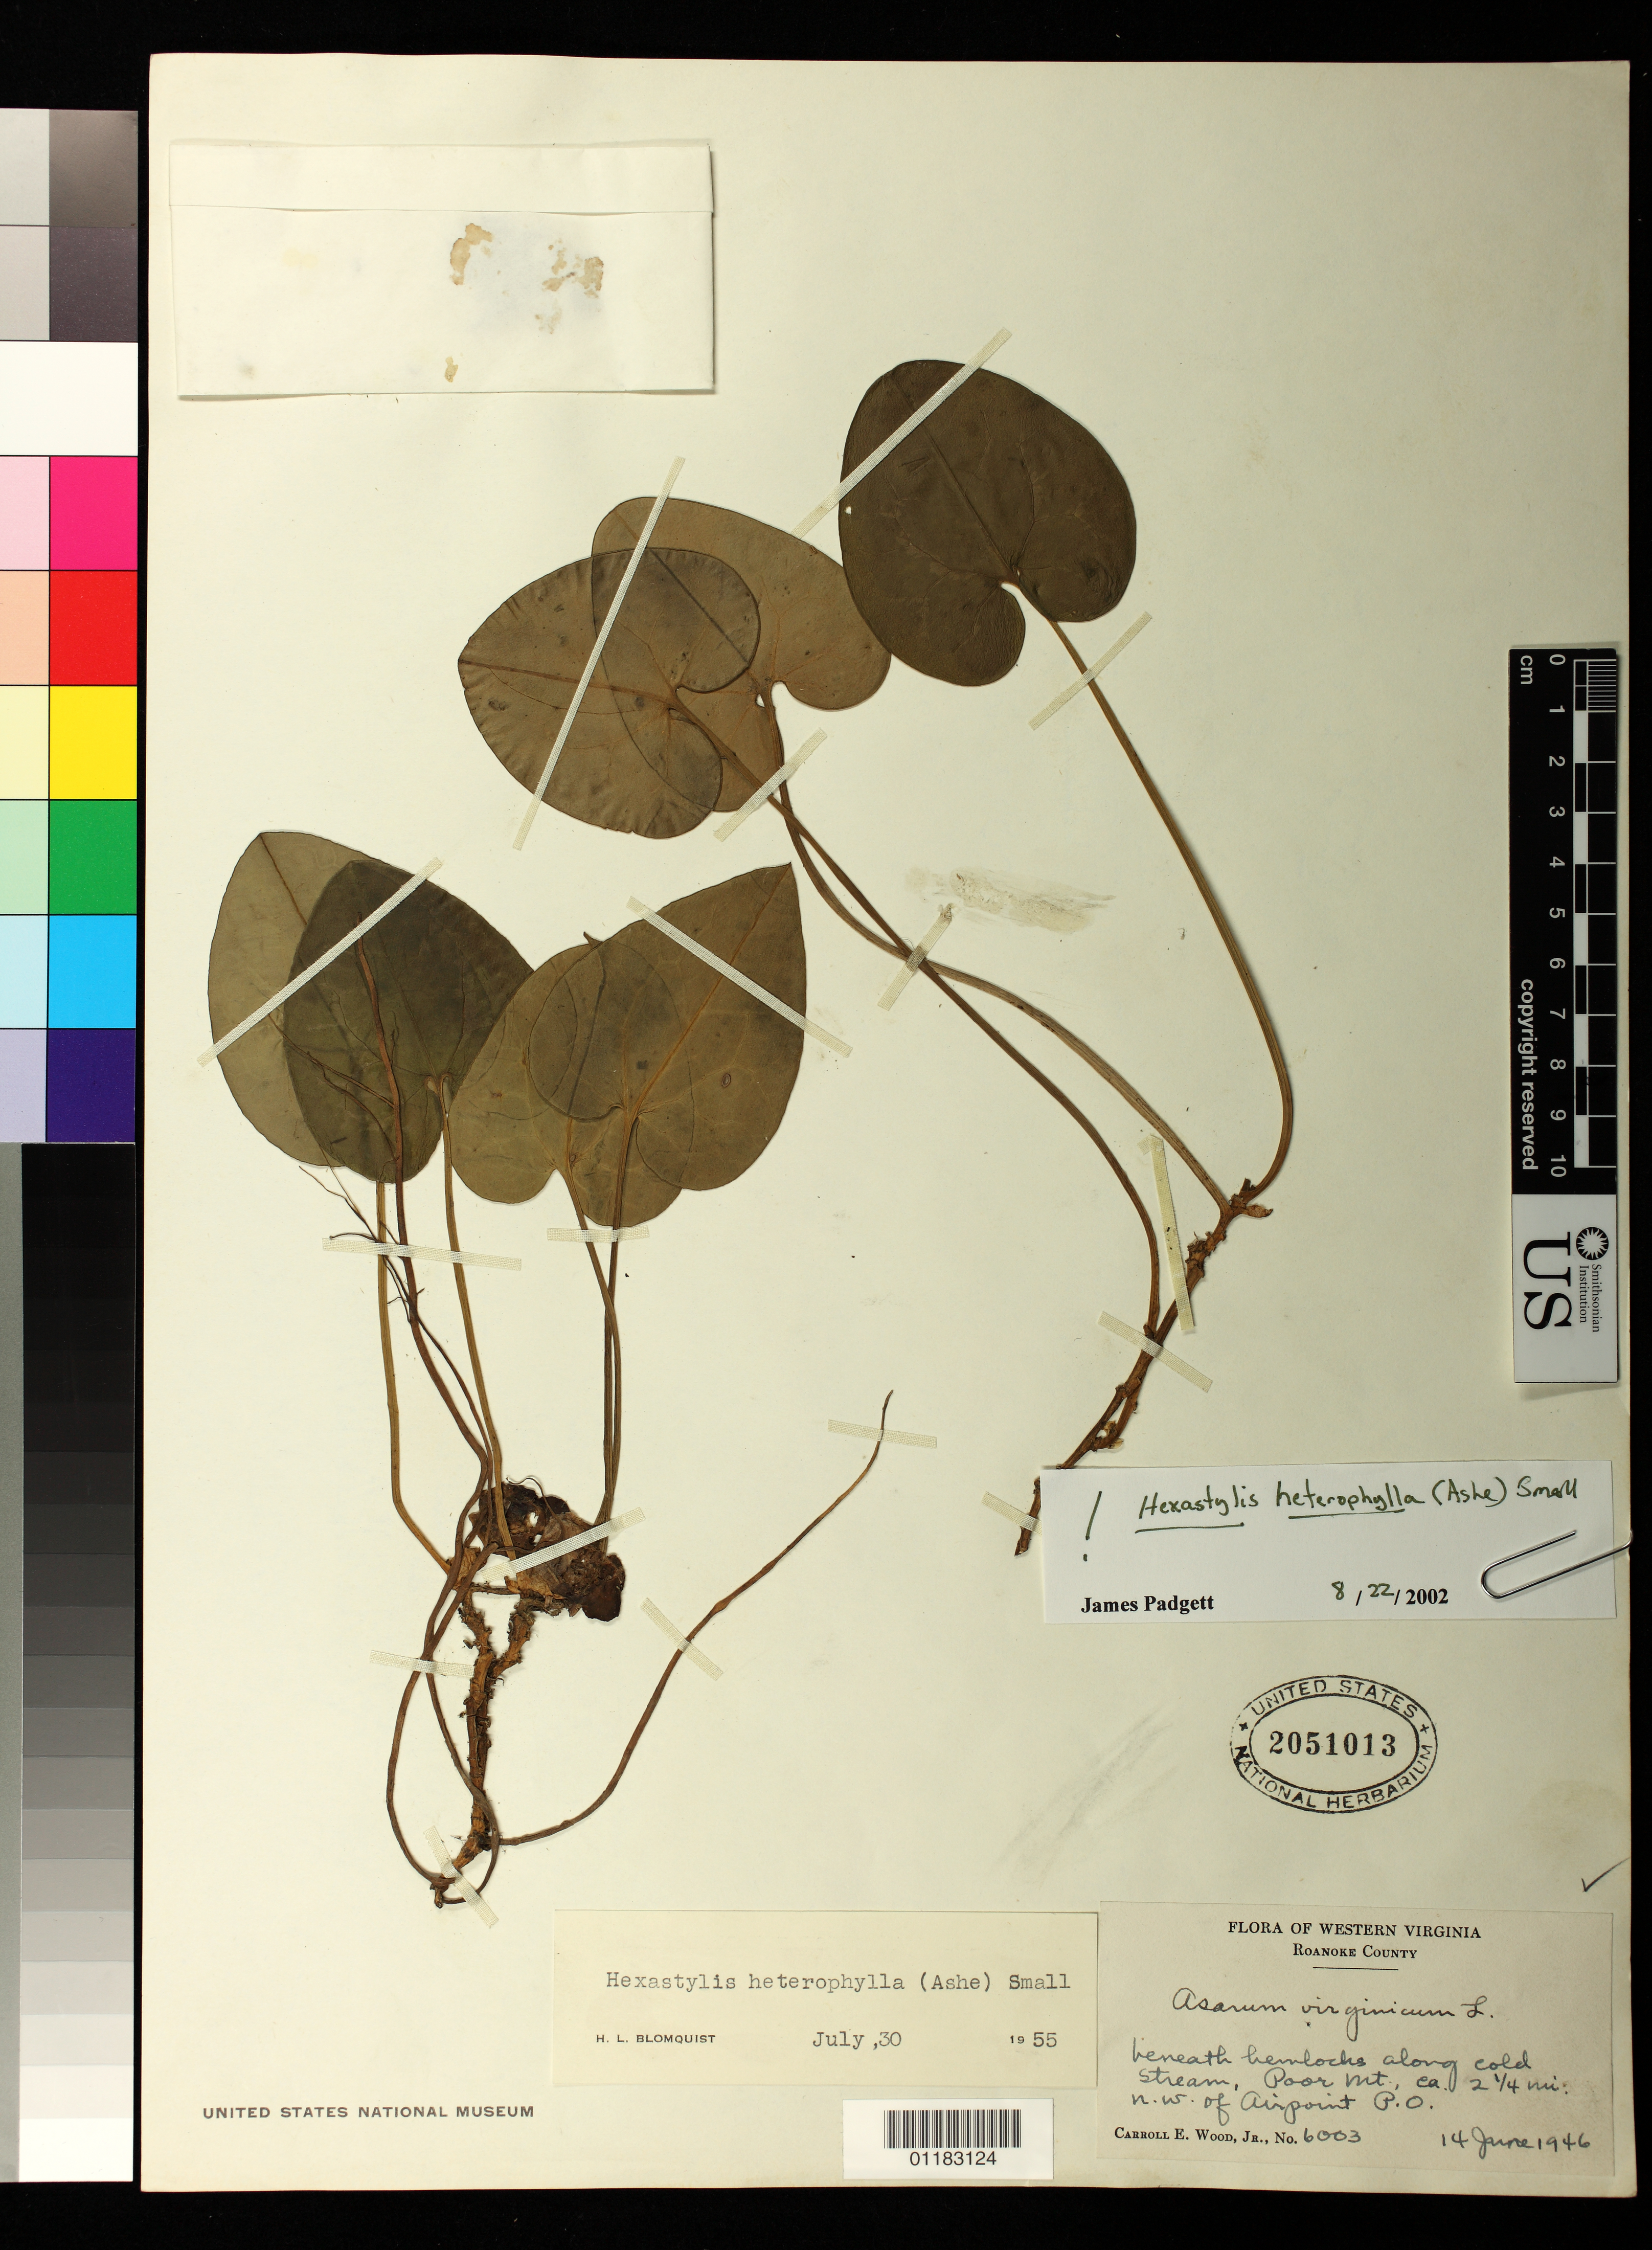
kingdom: Plantae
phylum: Tracheophyta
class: Magnoliopsida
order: Piperales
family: Aristolochiaceae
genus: Hexastylis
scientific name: Hexastylis virginica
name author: (L.) Small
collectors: C. E. Wood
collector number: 6003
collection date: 1946-06-14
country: United States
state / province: Virginia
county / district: Roanoke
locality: Roanoke County, Poor Mtn, ca. 2.25 mi. NW of Airpoint P.O.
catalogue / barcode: US 2051013